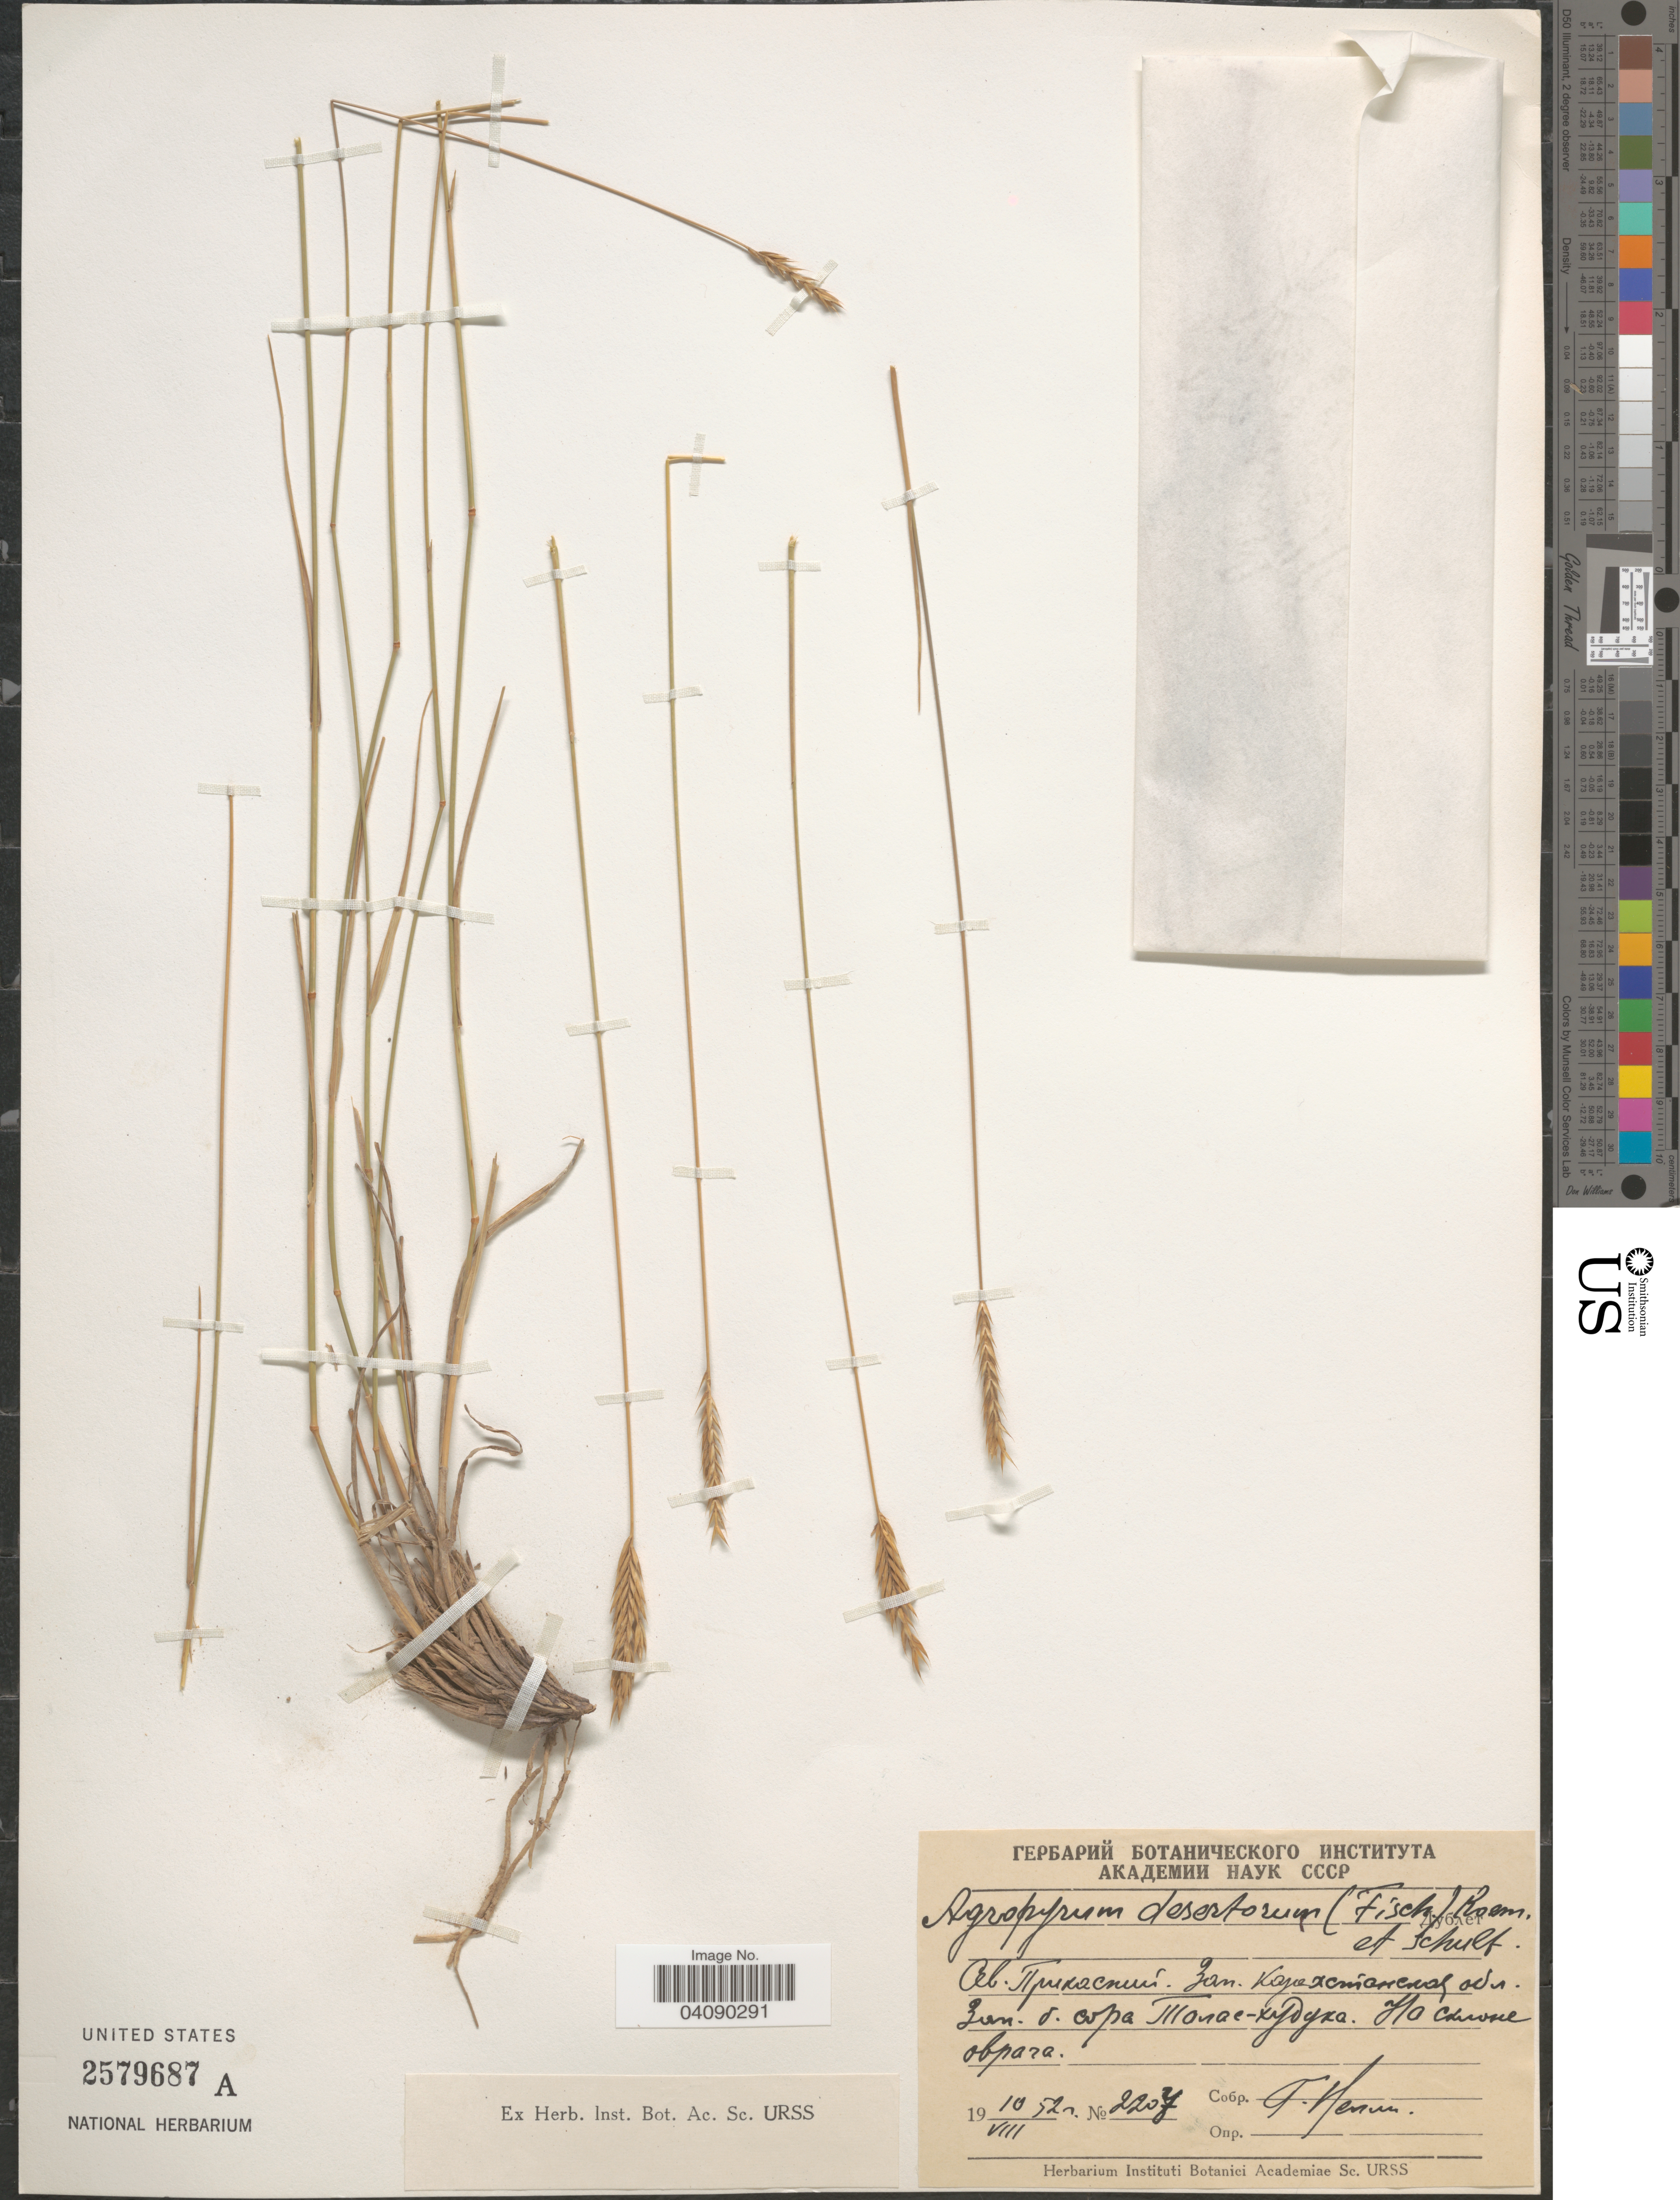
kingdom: Plantae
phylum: Tracheophyta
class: Liliopsida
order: Poales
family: Poaceae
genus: Agropyron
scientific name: Agropyron desertorum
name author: (Fisch. ex Link) Schult.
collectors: G. Nepli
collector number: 2207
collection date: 1952-08-10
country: Kazakhstan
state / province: West Kazakhstan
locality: Talas-khuduk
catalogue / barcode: US 2579687A